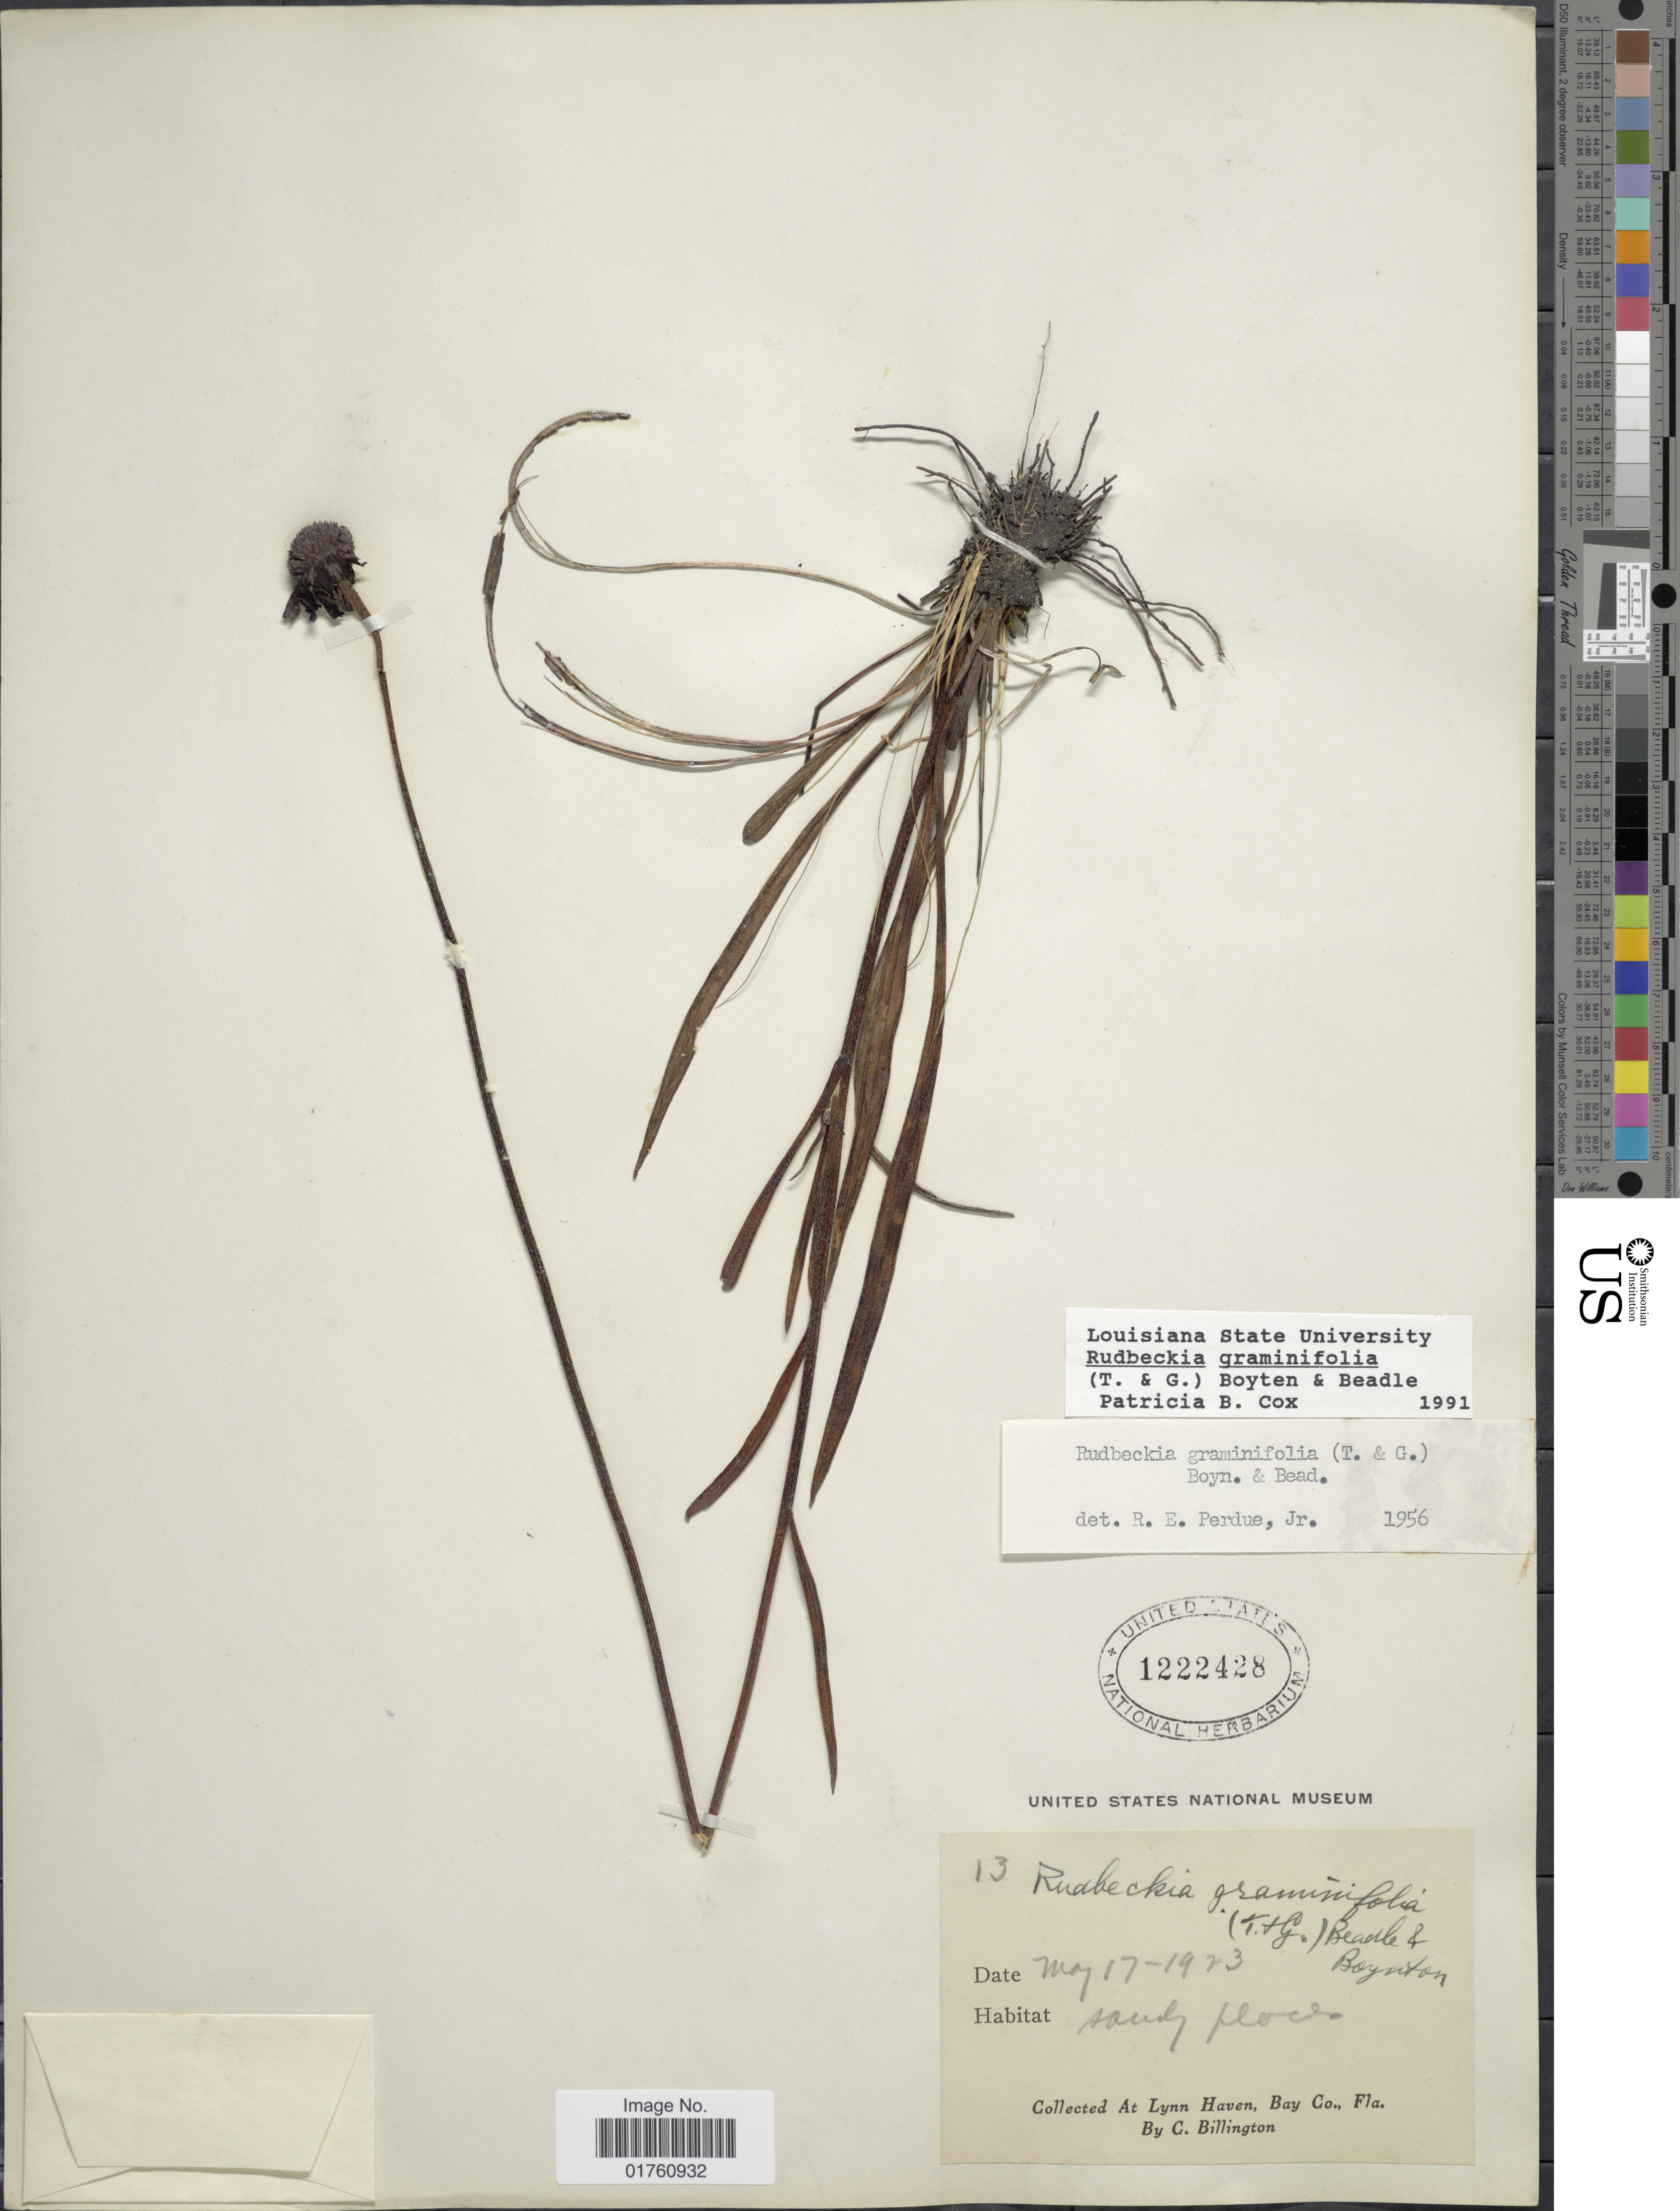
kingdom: Plantae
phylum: Tracheophyta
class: Magnoliopsida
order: Asterales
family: Asteraceae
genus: Rudbeckia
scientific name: Rudbeckia graminifolia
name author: (Torr. & A. Gray) C.L. Boynton & Beadle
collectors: C. Billington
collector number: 13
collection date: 1923-05-17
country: United States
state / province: Florida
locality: Sandy places, At Lynn Haven, Bay Co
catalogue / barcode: US 1222428